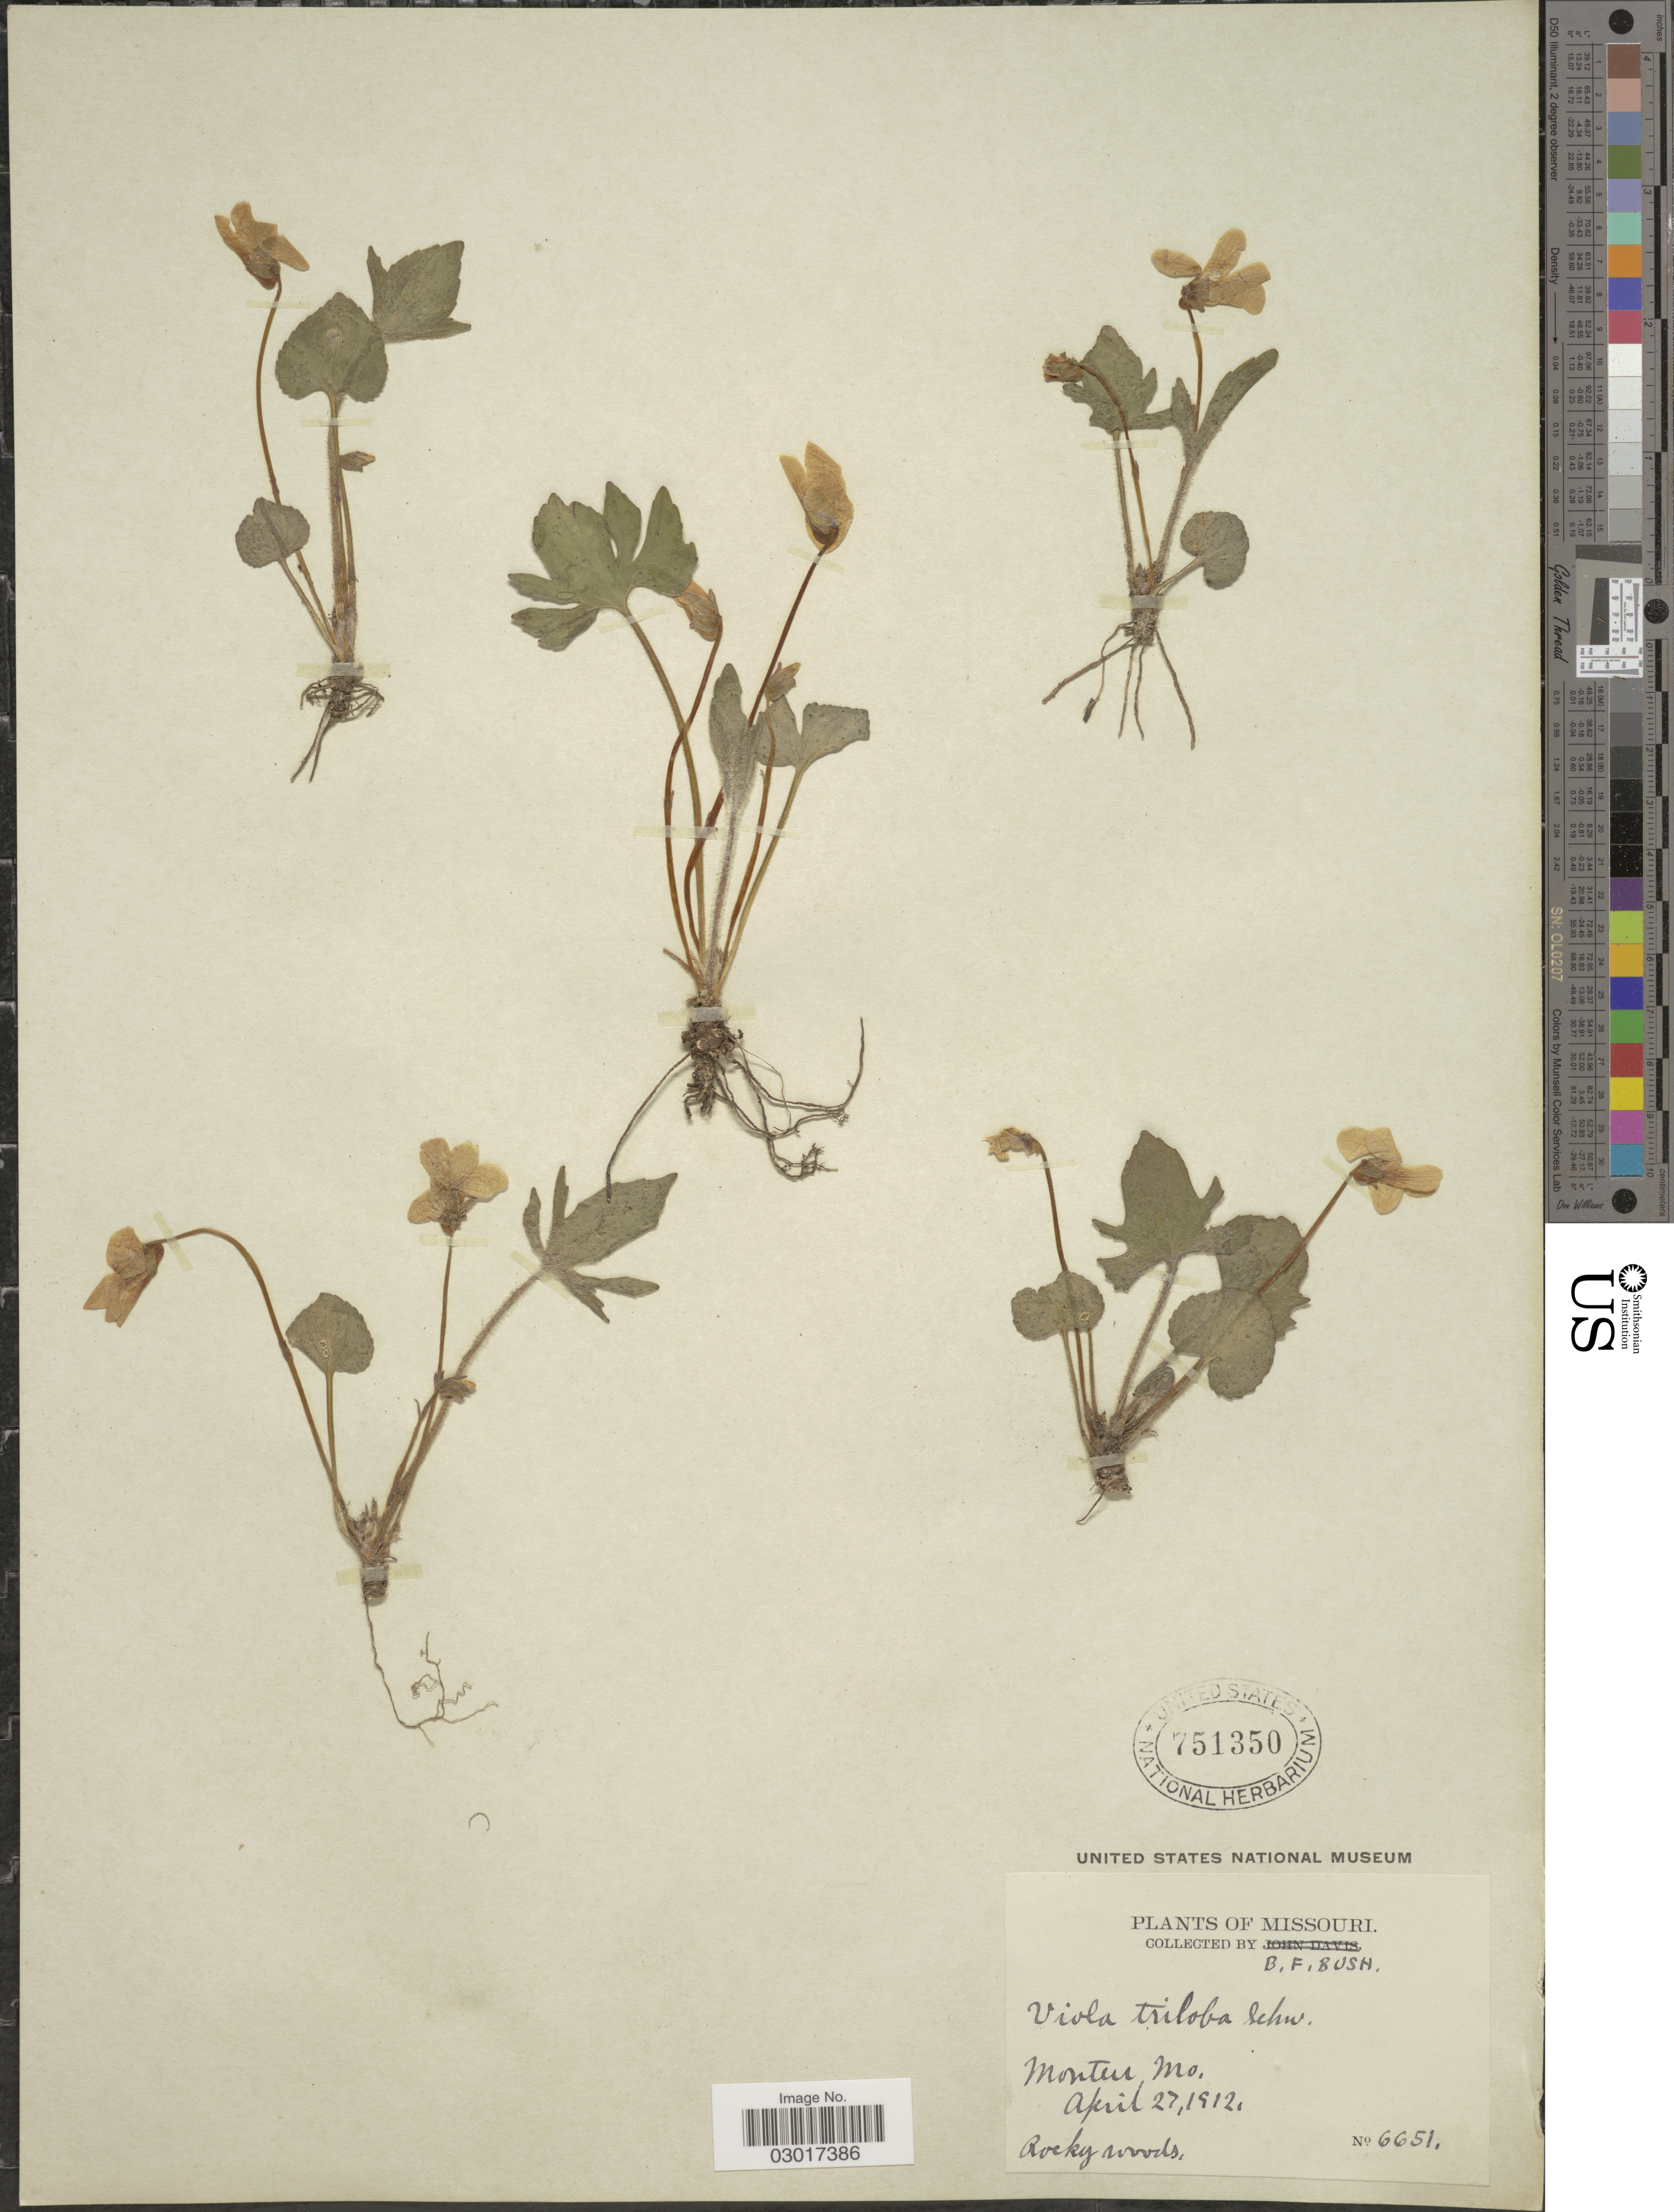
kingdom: Plantae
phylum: Tracheophyta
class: Magnoliopsida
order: Malpighiales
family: Violaceae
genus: Viola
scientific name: Viola triloba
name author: Schwein.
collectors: B. F. Bush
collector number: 6651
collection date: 1912-04-27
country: United States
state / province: Missouri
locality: Monteer.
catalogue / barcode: US 751350